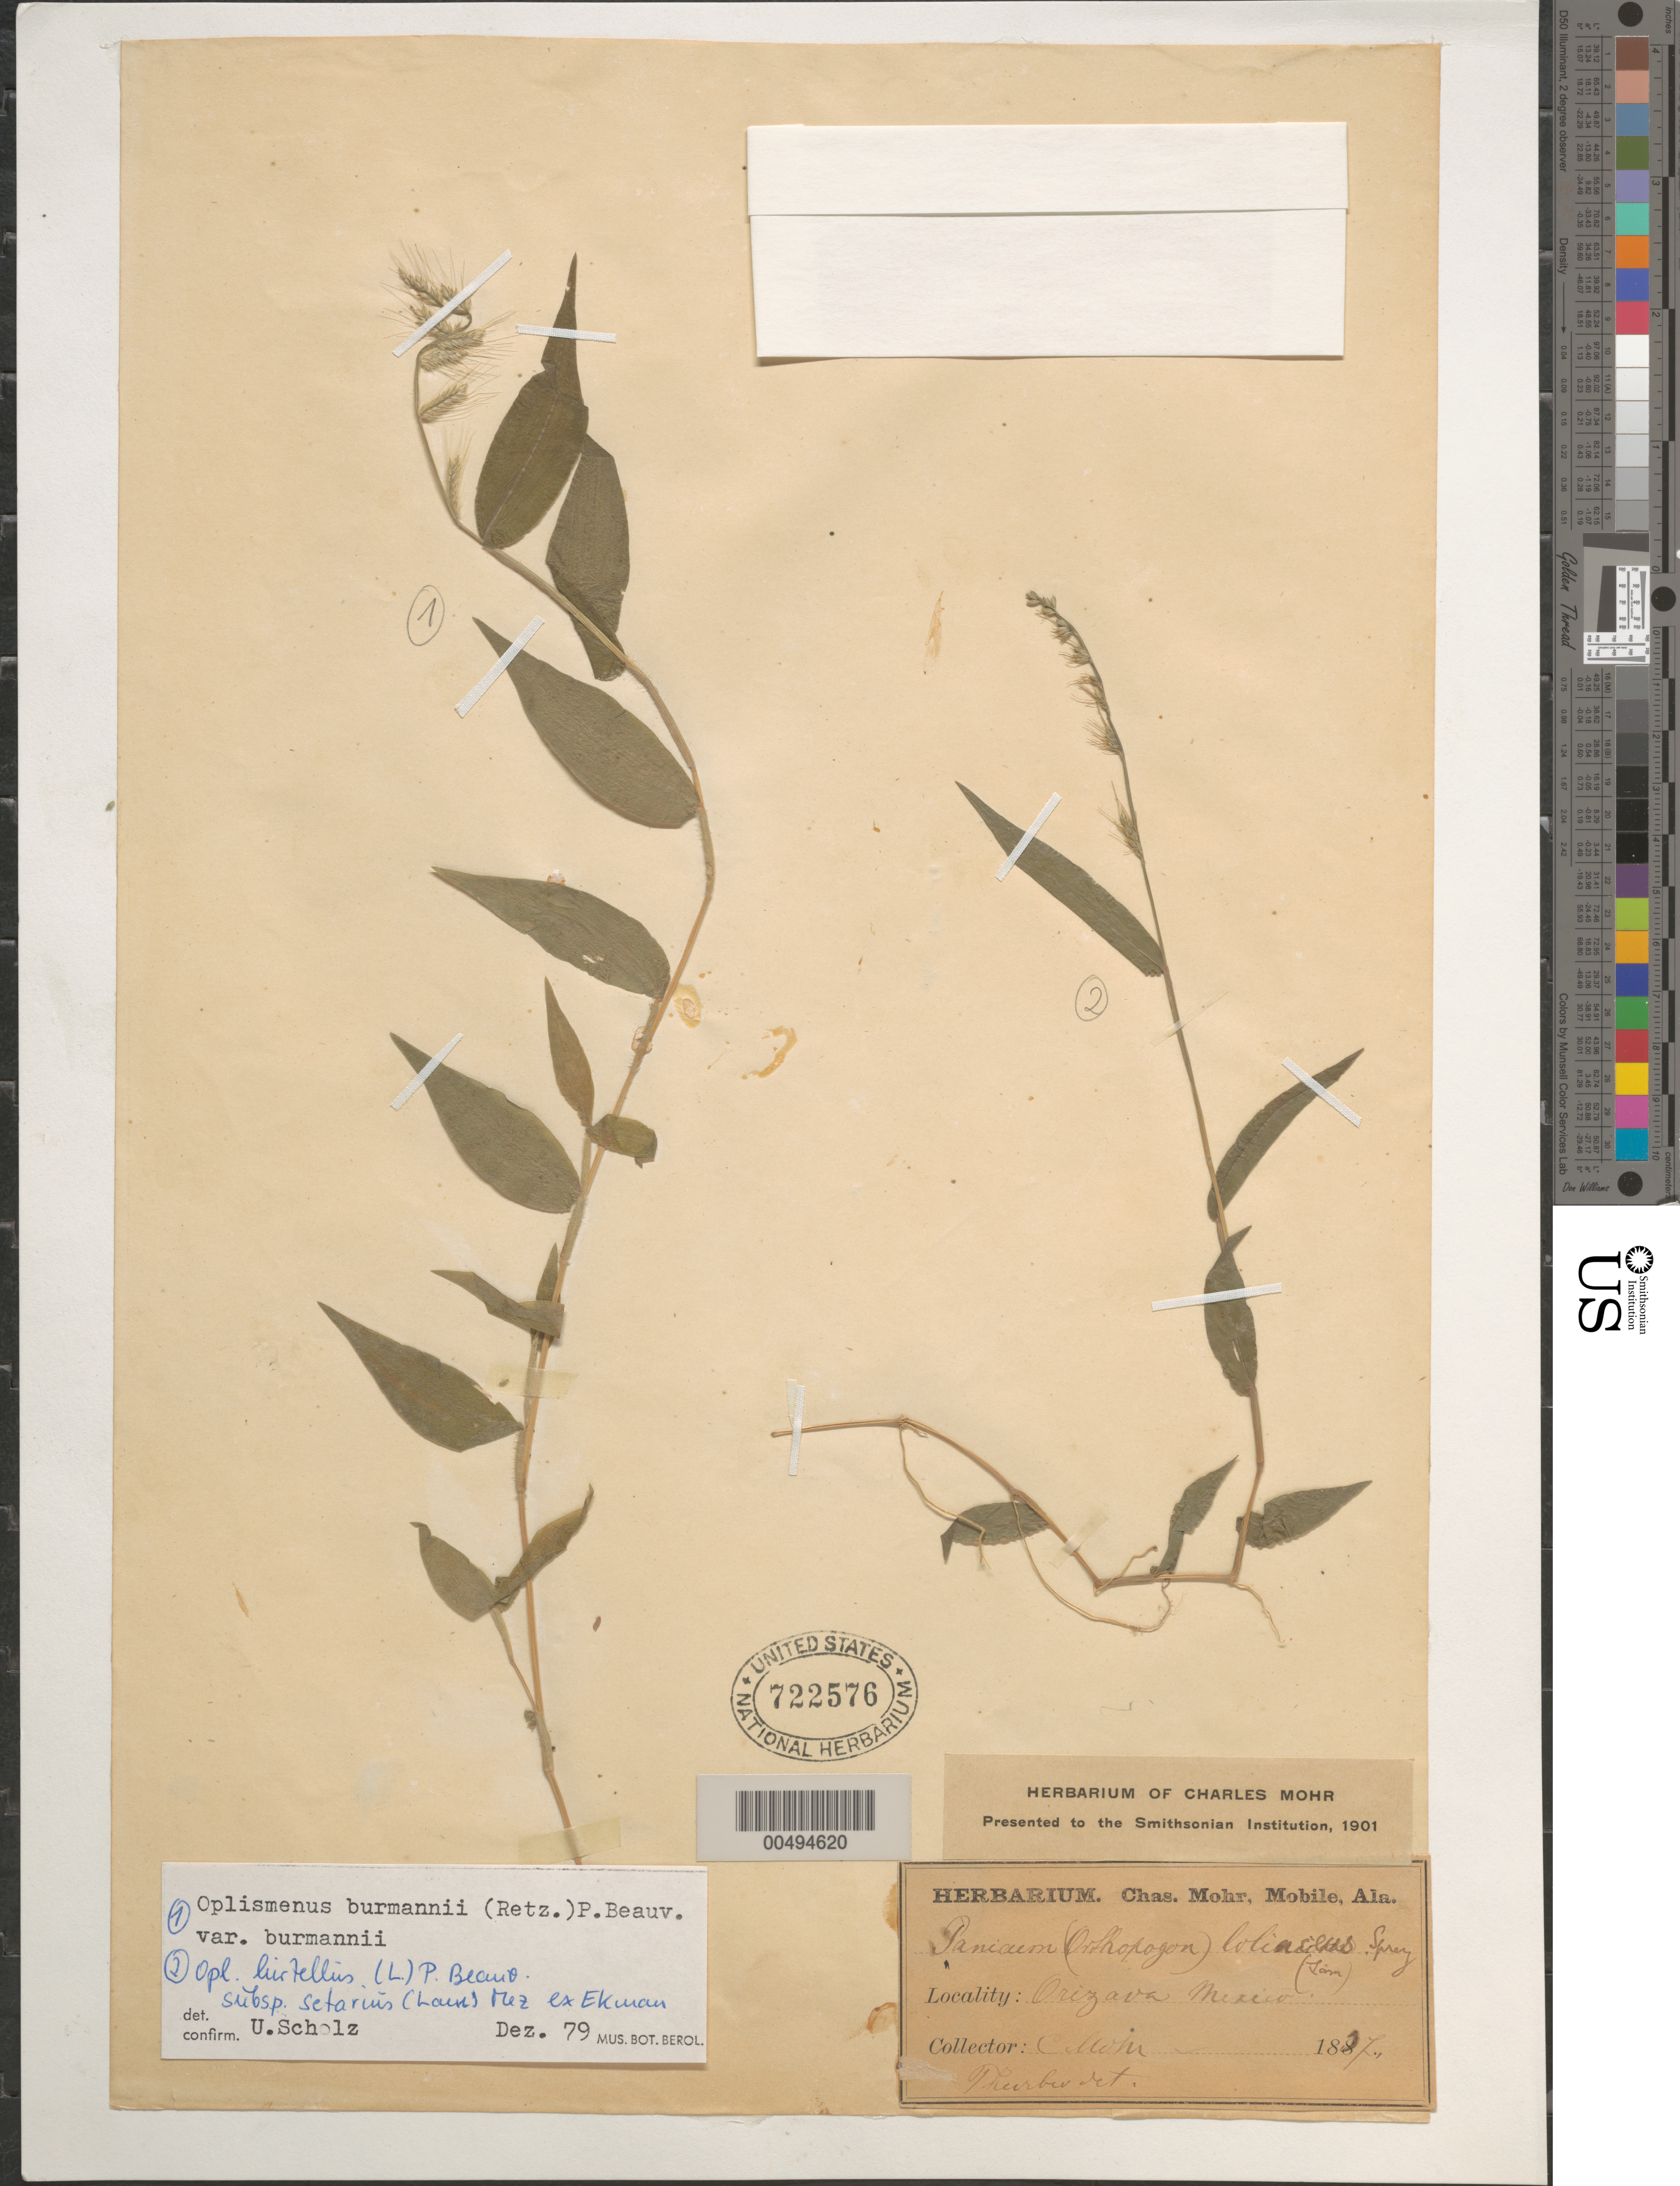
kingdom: Plantae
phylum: Tracheophyta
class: Liliopsida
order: Poales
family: Poaceae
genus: Oplismenus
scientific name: Oplismenus burmannii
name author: (Retz.) P. Beauv.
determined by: Scholz, U.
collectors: -. Illegible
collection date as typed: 1887 or 1897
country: Mexico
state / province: Veracruz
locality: Orizaba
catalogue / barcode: US 722576